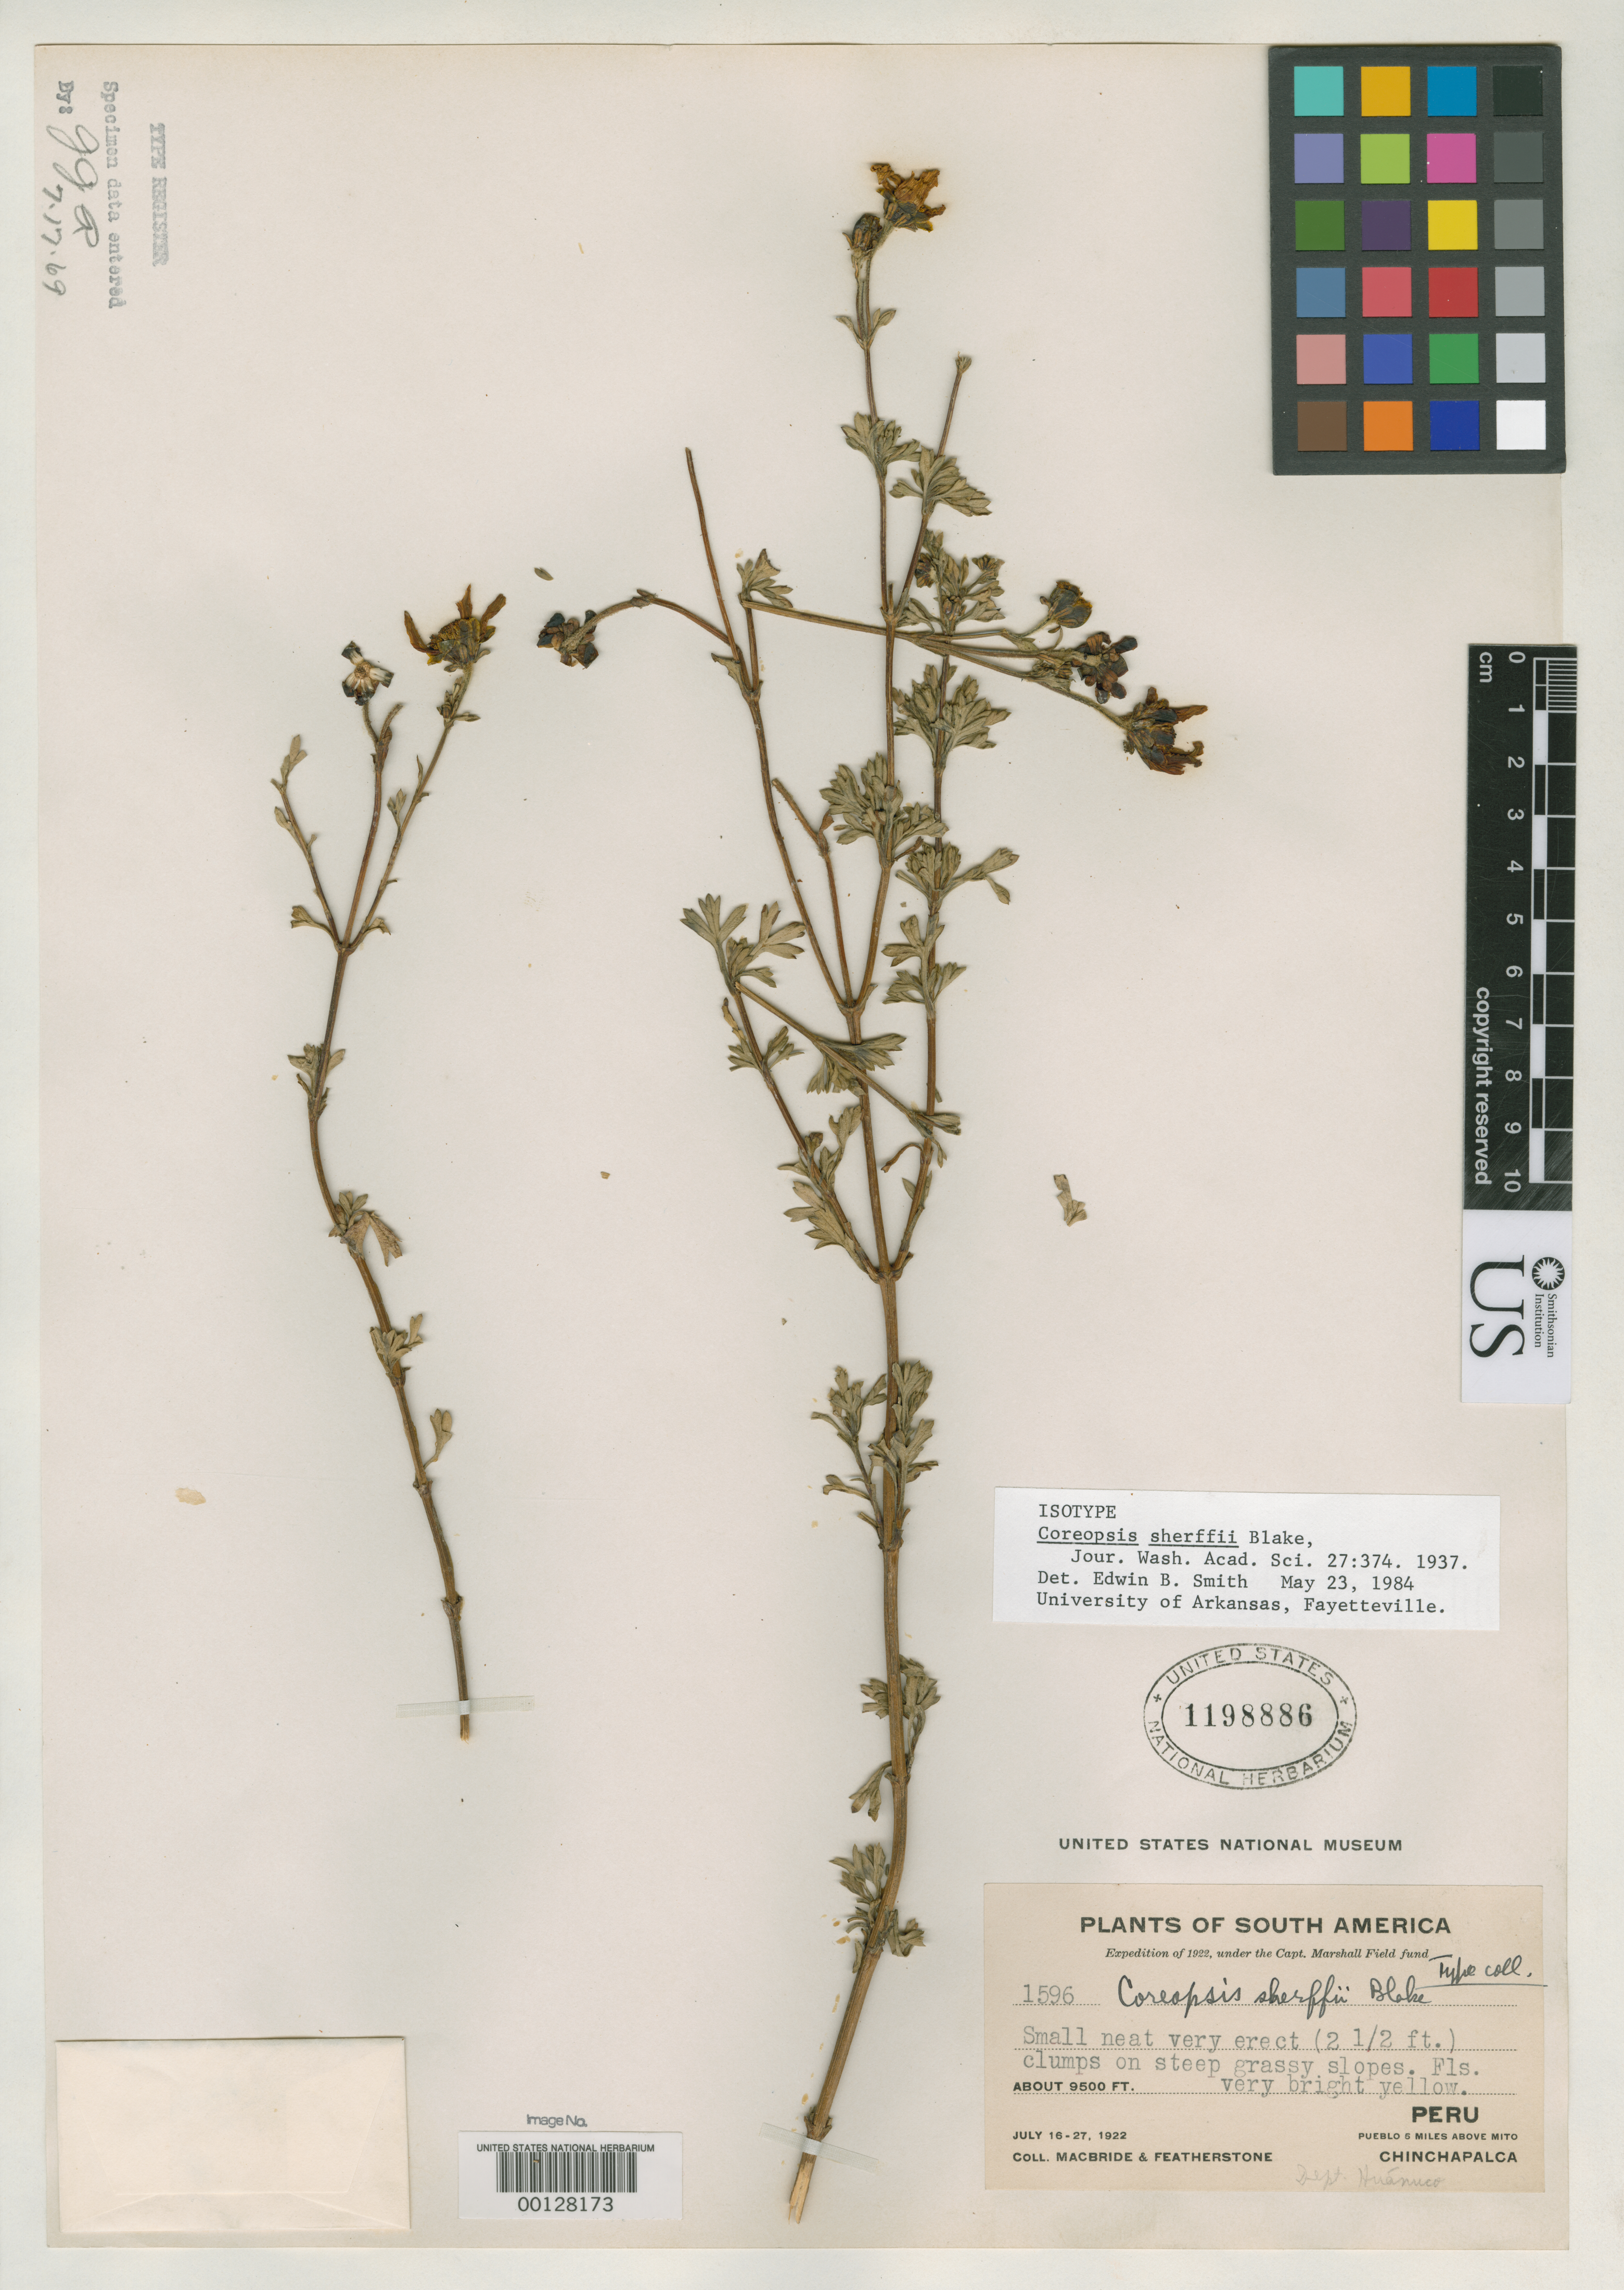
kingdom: Plantae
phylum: Tracheophyta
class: Magnoliopsida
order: Asterales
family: Asteraceae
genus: Coreopsis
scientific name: Coreopsis sherffii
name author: S.F. Blake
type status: Isotype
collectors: J. F. Macbride & W. Featherstone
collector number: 1596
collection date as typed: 16 Jul 1922 to 27 Jul 1922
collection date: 1922-07-16/1922-07-27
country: Peru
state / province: Huánuco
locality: Chinchapalca, 6 mi above Mito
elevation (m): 2900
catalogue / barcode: US 1198886